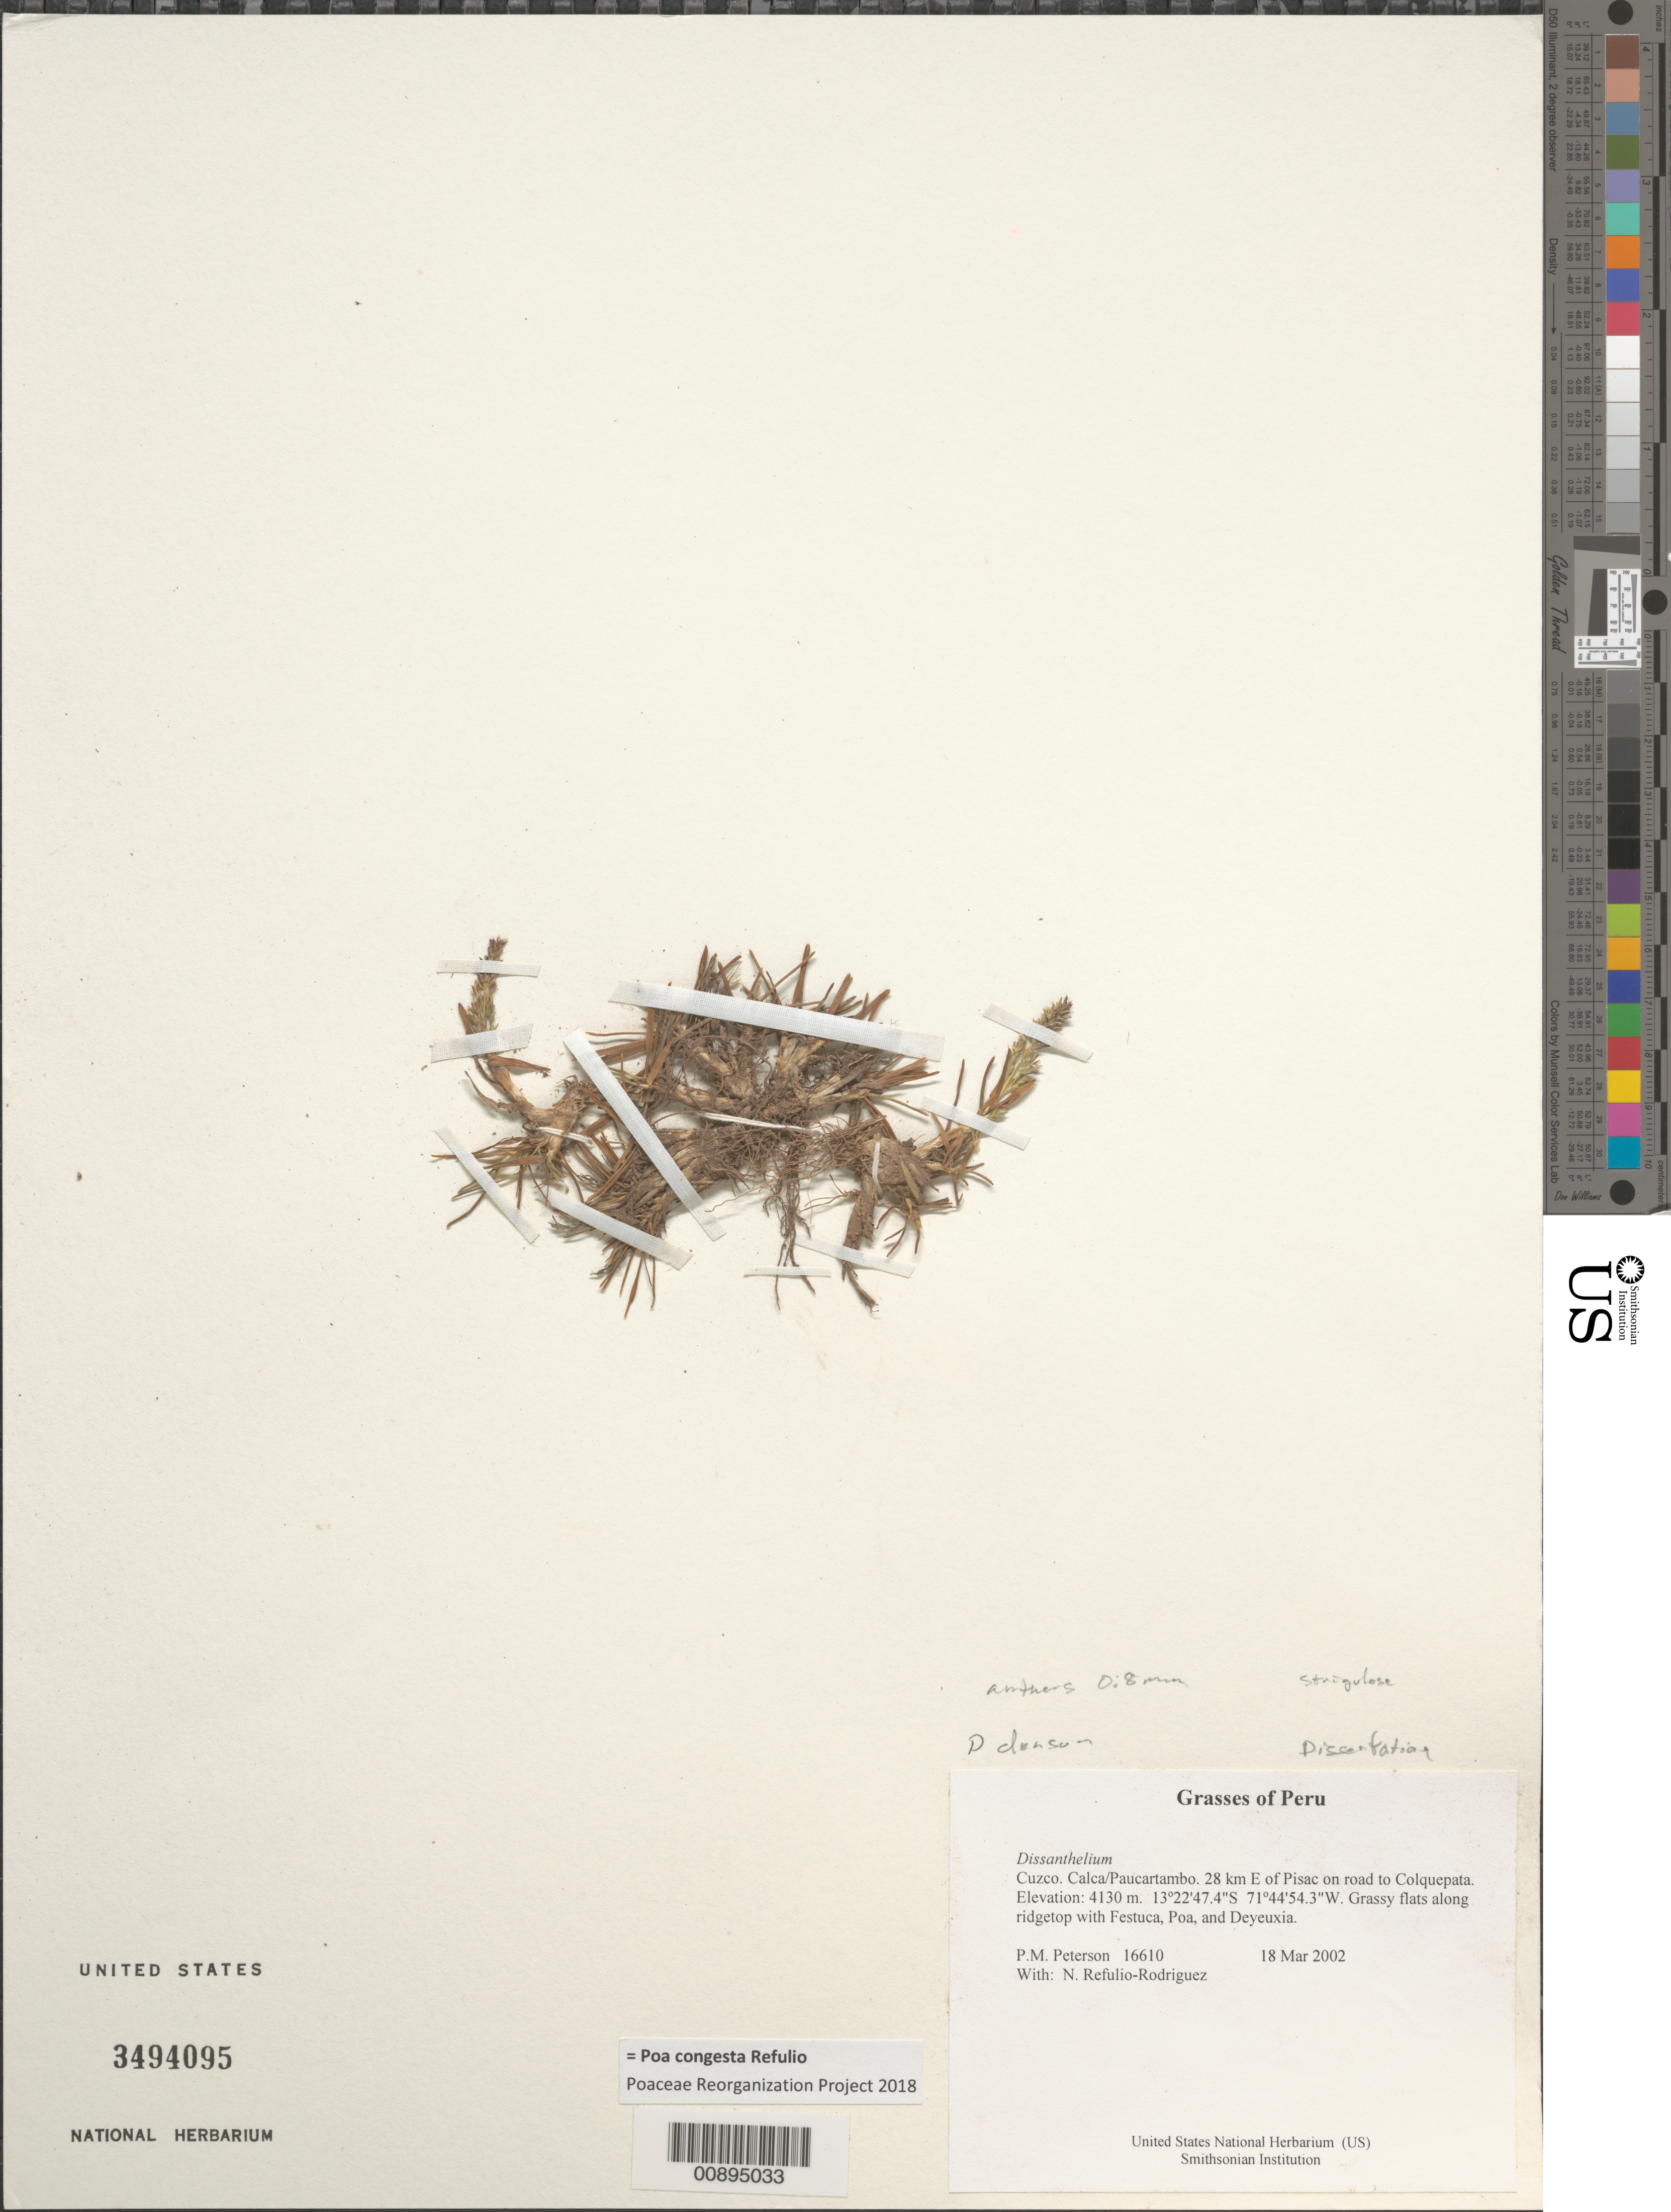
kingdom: Plantae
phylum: Tracheophyta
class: Liliopsida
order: Poales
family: Poaceae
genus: Poa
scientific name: Poa calycina var. calycina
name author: (J. Presl) Kunth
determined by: Poaceae Reorganization Project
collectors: P. M. Peterson & N. Refulio-Rodríguez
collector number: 16610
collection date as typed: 18 Mar 2002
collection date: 2002-03-18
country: Peru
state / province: Cusco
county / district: Calca/Paucartambo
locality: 28 km E of Pisac on road to Colquepata.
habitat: Grassy flats along ridgetop with ~Festuca, Poa, and Deyeuxia~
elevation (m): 4130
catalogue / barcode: US 3494095